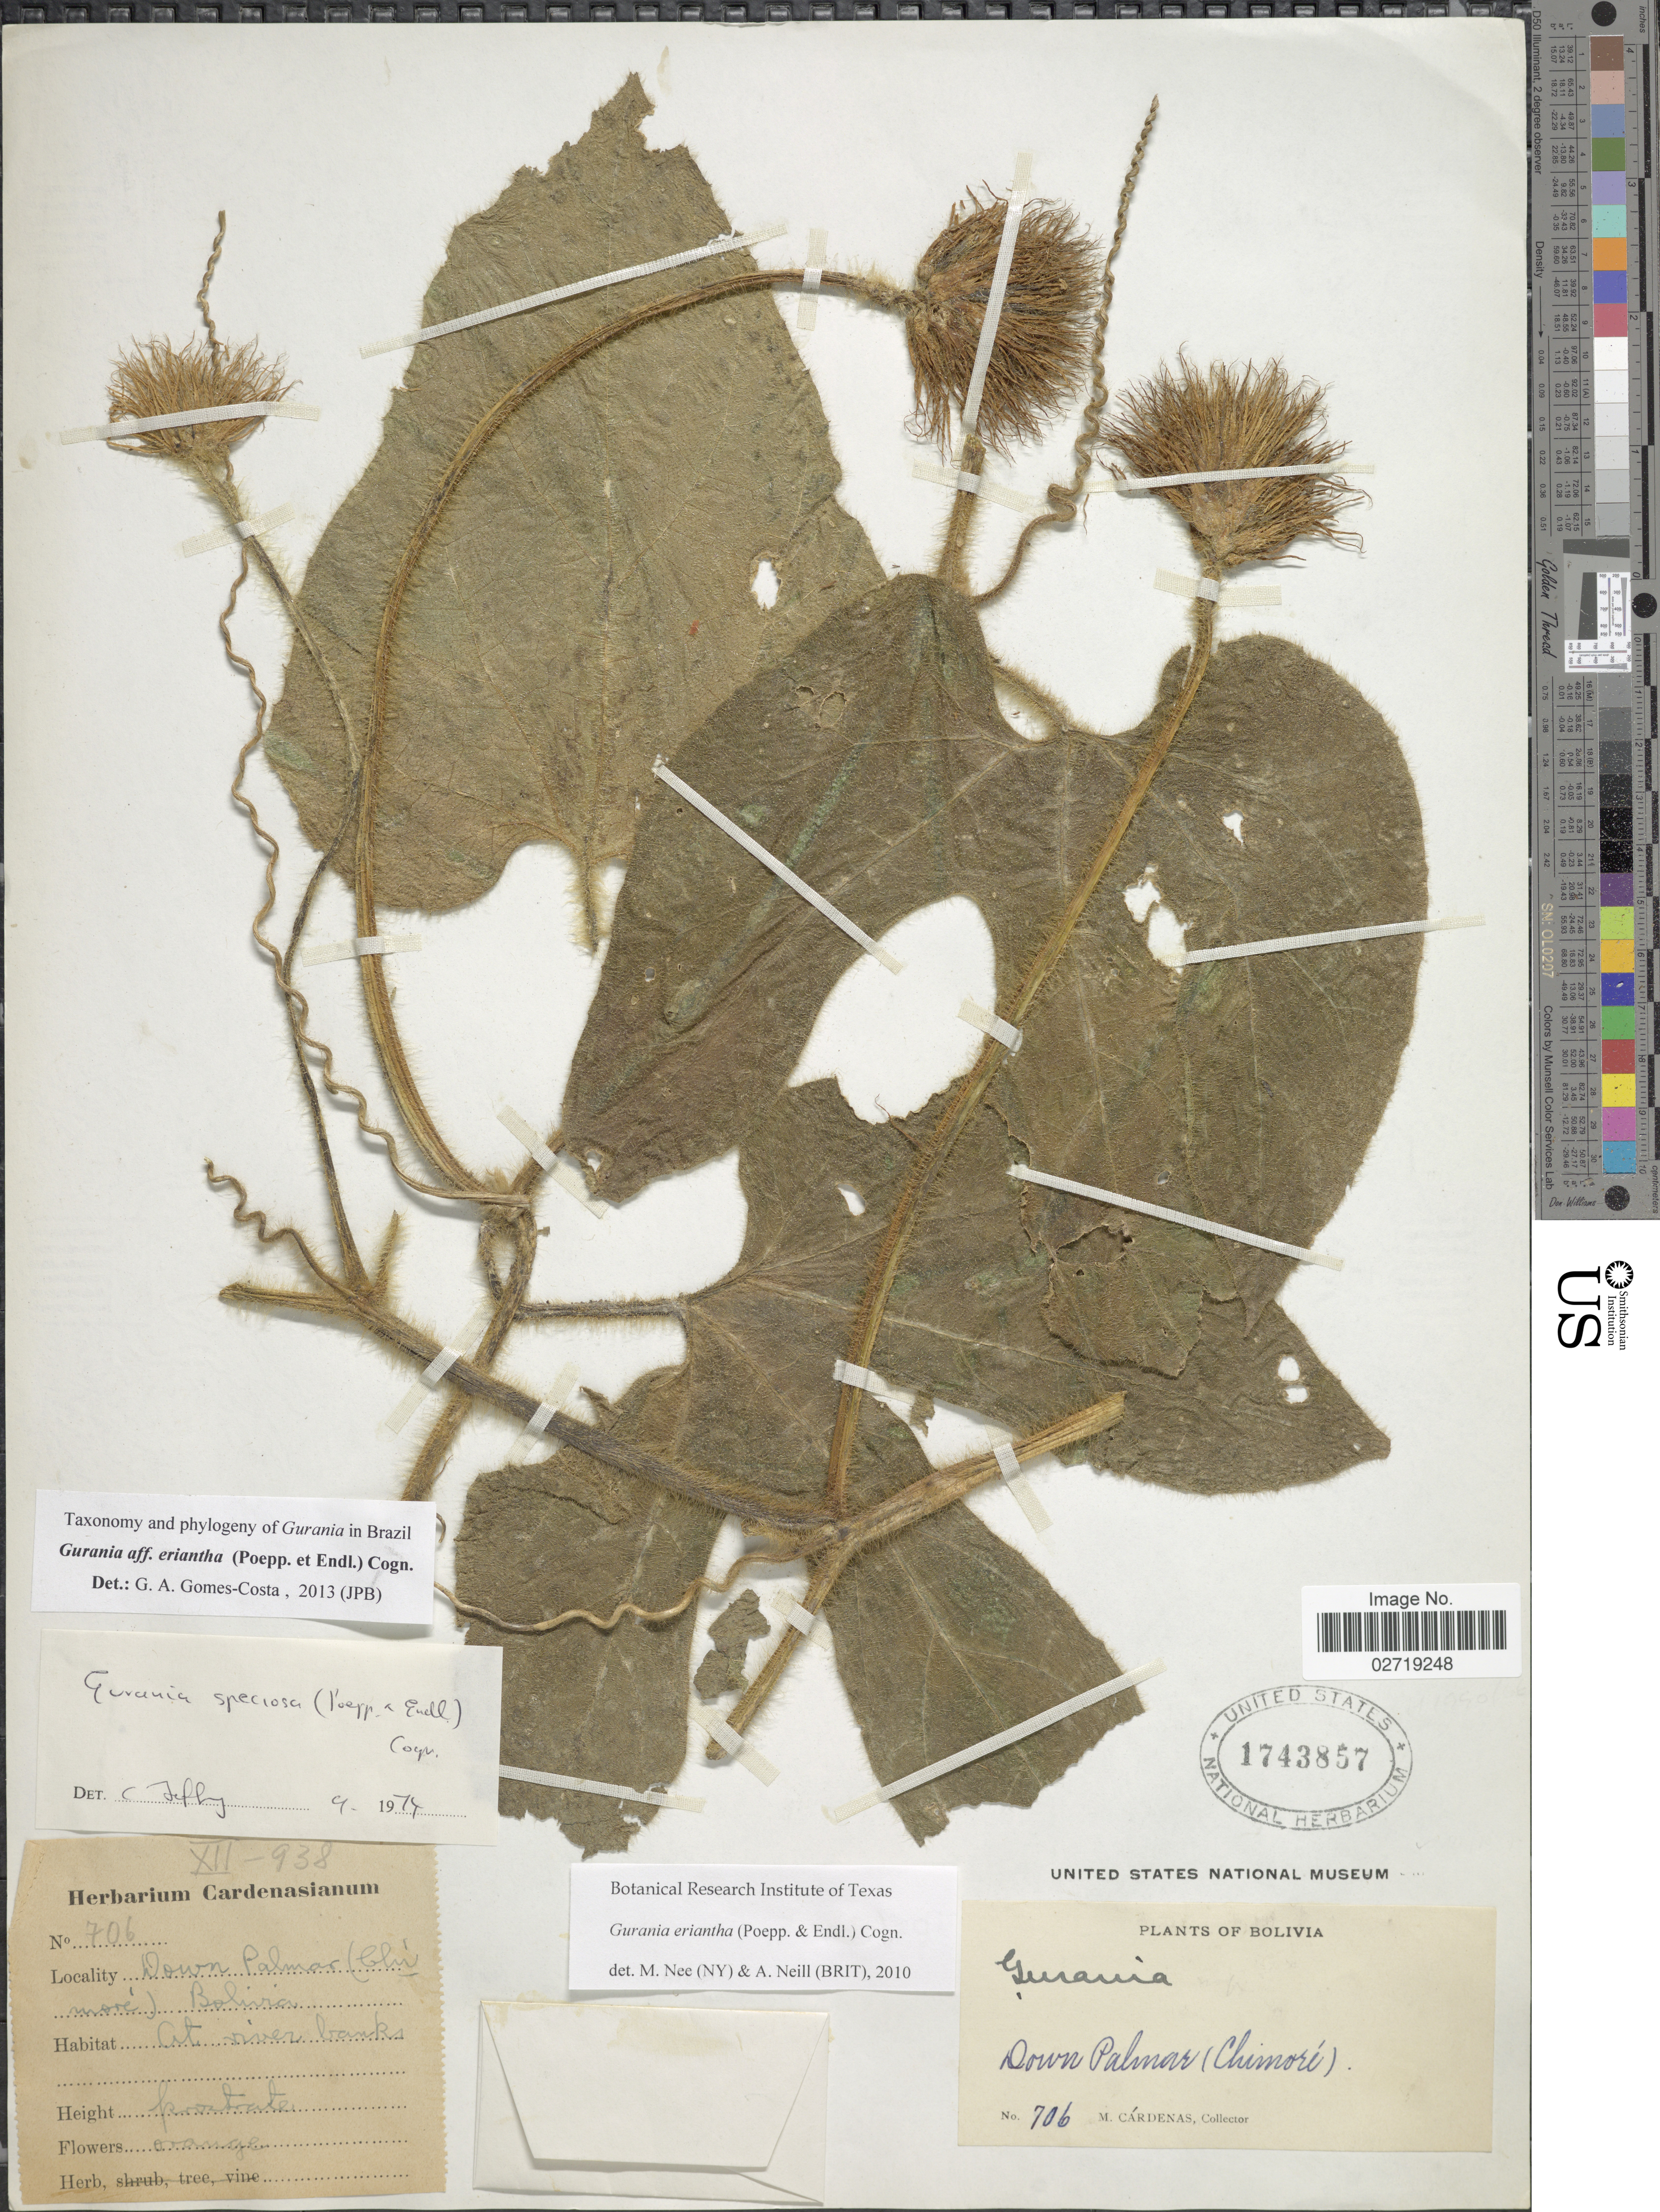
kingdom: Plantae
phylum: Tracheophyta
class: Magnoliopsida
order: Cucurbitales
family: Cucurbitaceae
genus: Gurania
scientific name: Gurania eriantha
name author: (Poepp. & Endl.) Cogn.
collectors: M. Cárdenas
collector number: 706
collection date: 1938-12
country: Bolivia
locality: Down Palrmar (Chimore)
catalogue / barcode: US 1743857